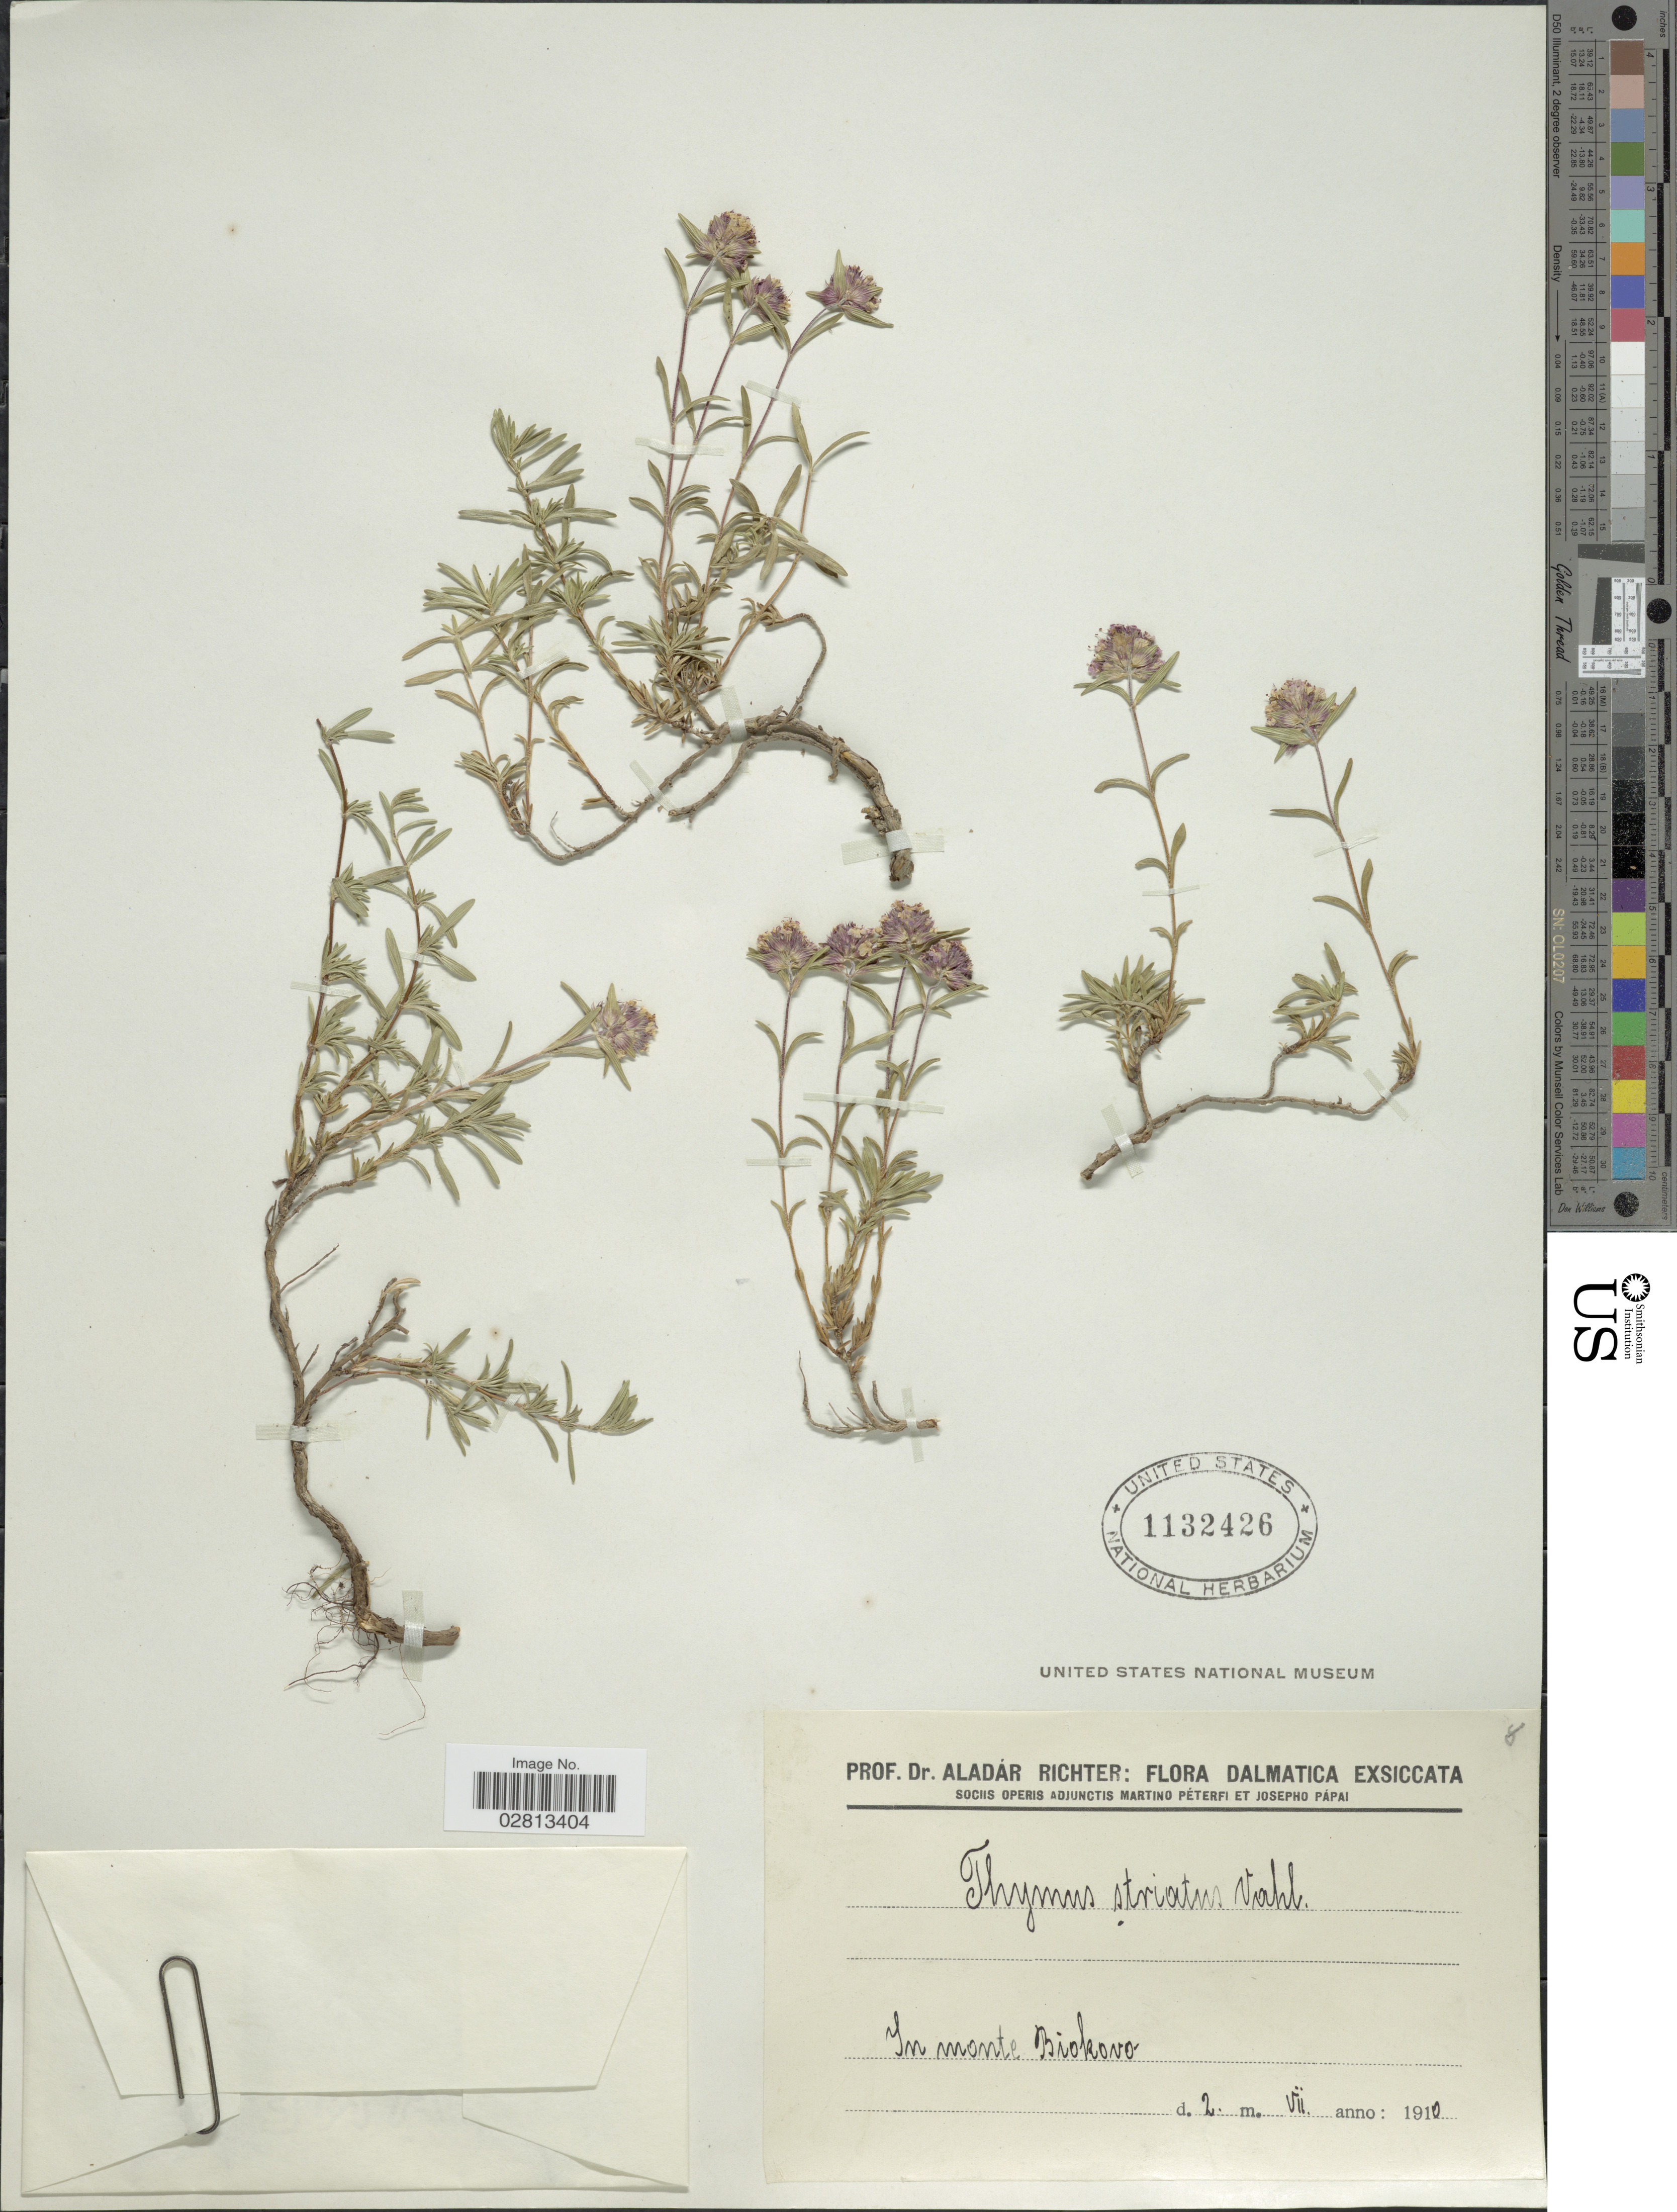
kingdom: Plantae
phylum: Tracheophyta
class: Magnoliopsida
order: Lamiales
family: Lamiaceae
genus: Thymus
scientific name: Thymus striatus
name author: Vahl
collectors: A. Richter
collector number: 80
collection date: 1910-07-02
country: Croatia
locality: Dalmatica. In monte Biokovo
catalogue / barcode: US 1132426